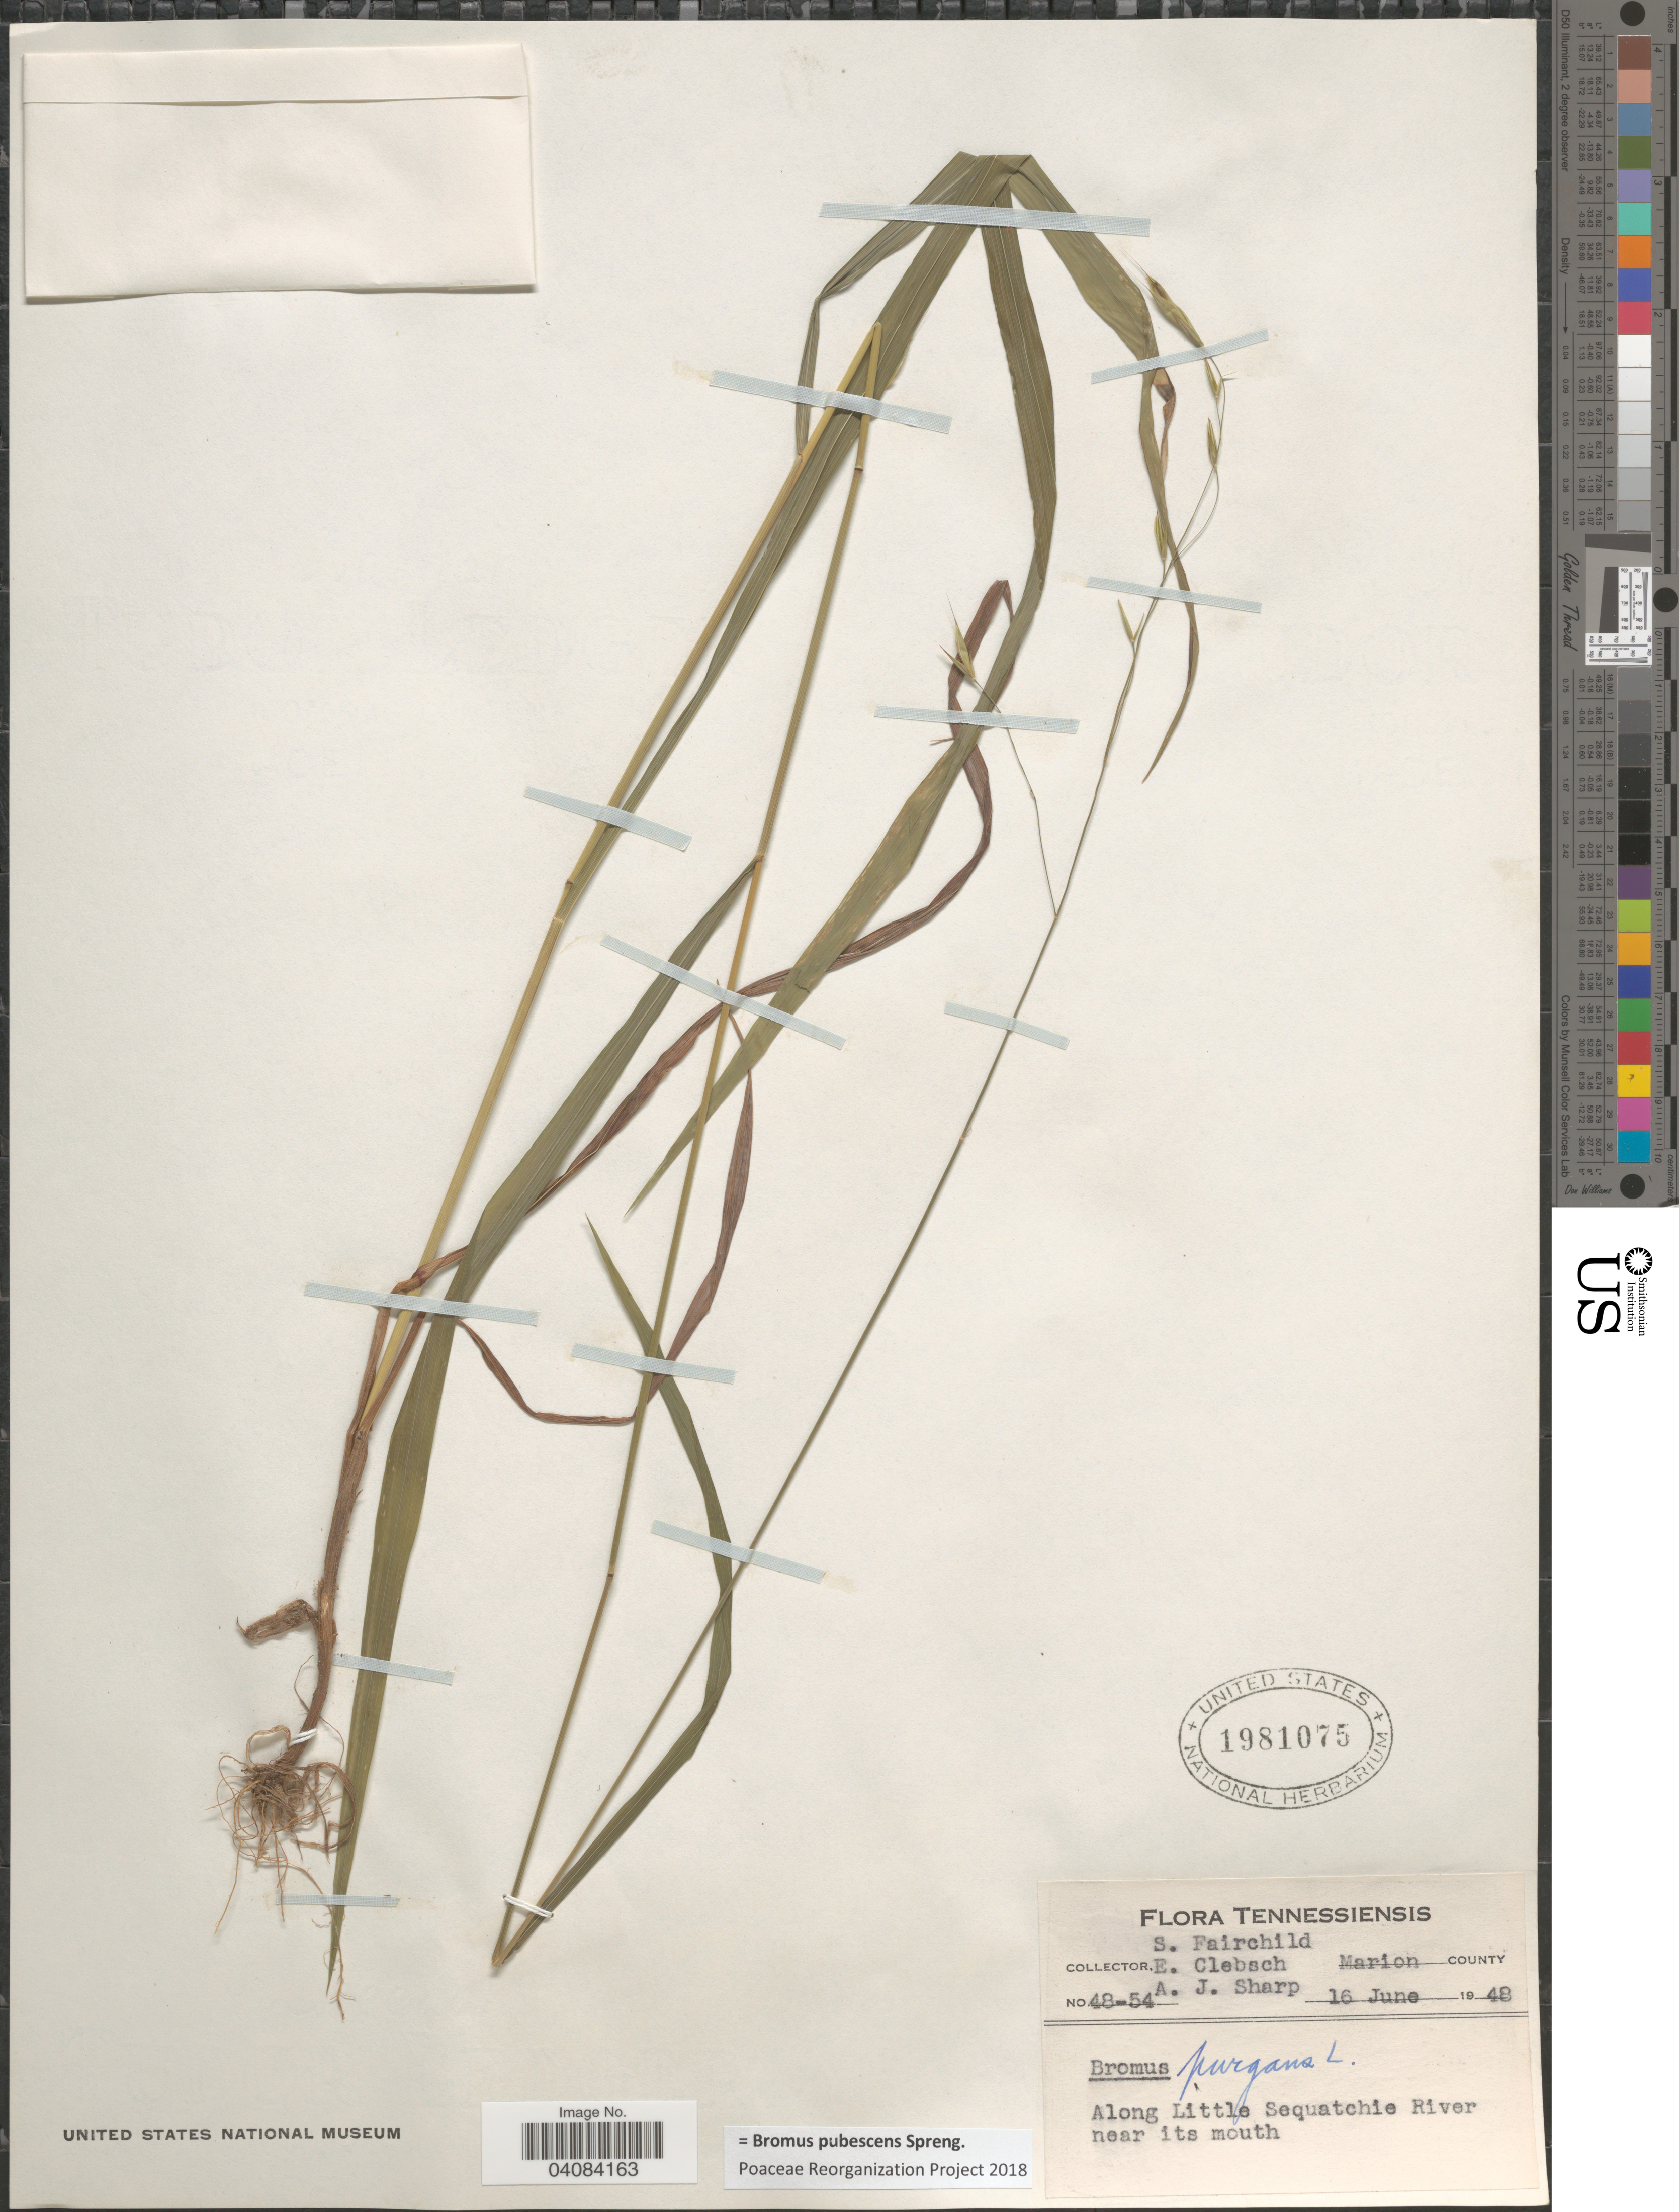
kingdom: Plantae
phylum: Tracheophyta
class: Liliopsida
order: Poales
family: Poaceae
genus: Bromus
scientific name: Bromus pubescens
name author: Muhl. ex Willd.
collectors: S. Fairchild, E. Clebsch & A. J. Sharp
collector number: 48-54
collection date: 1948-06-16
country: United States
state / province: Tennessee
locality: Marion County. Along Little Sequatchie River near its mouth.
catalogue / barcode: US 1981075